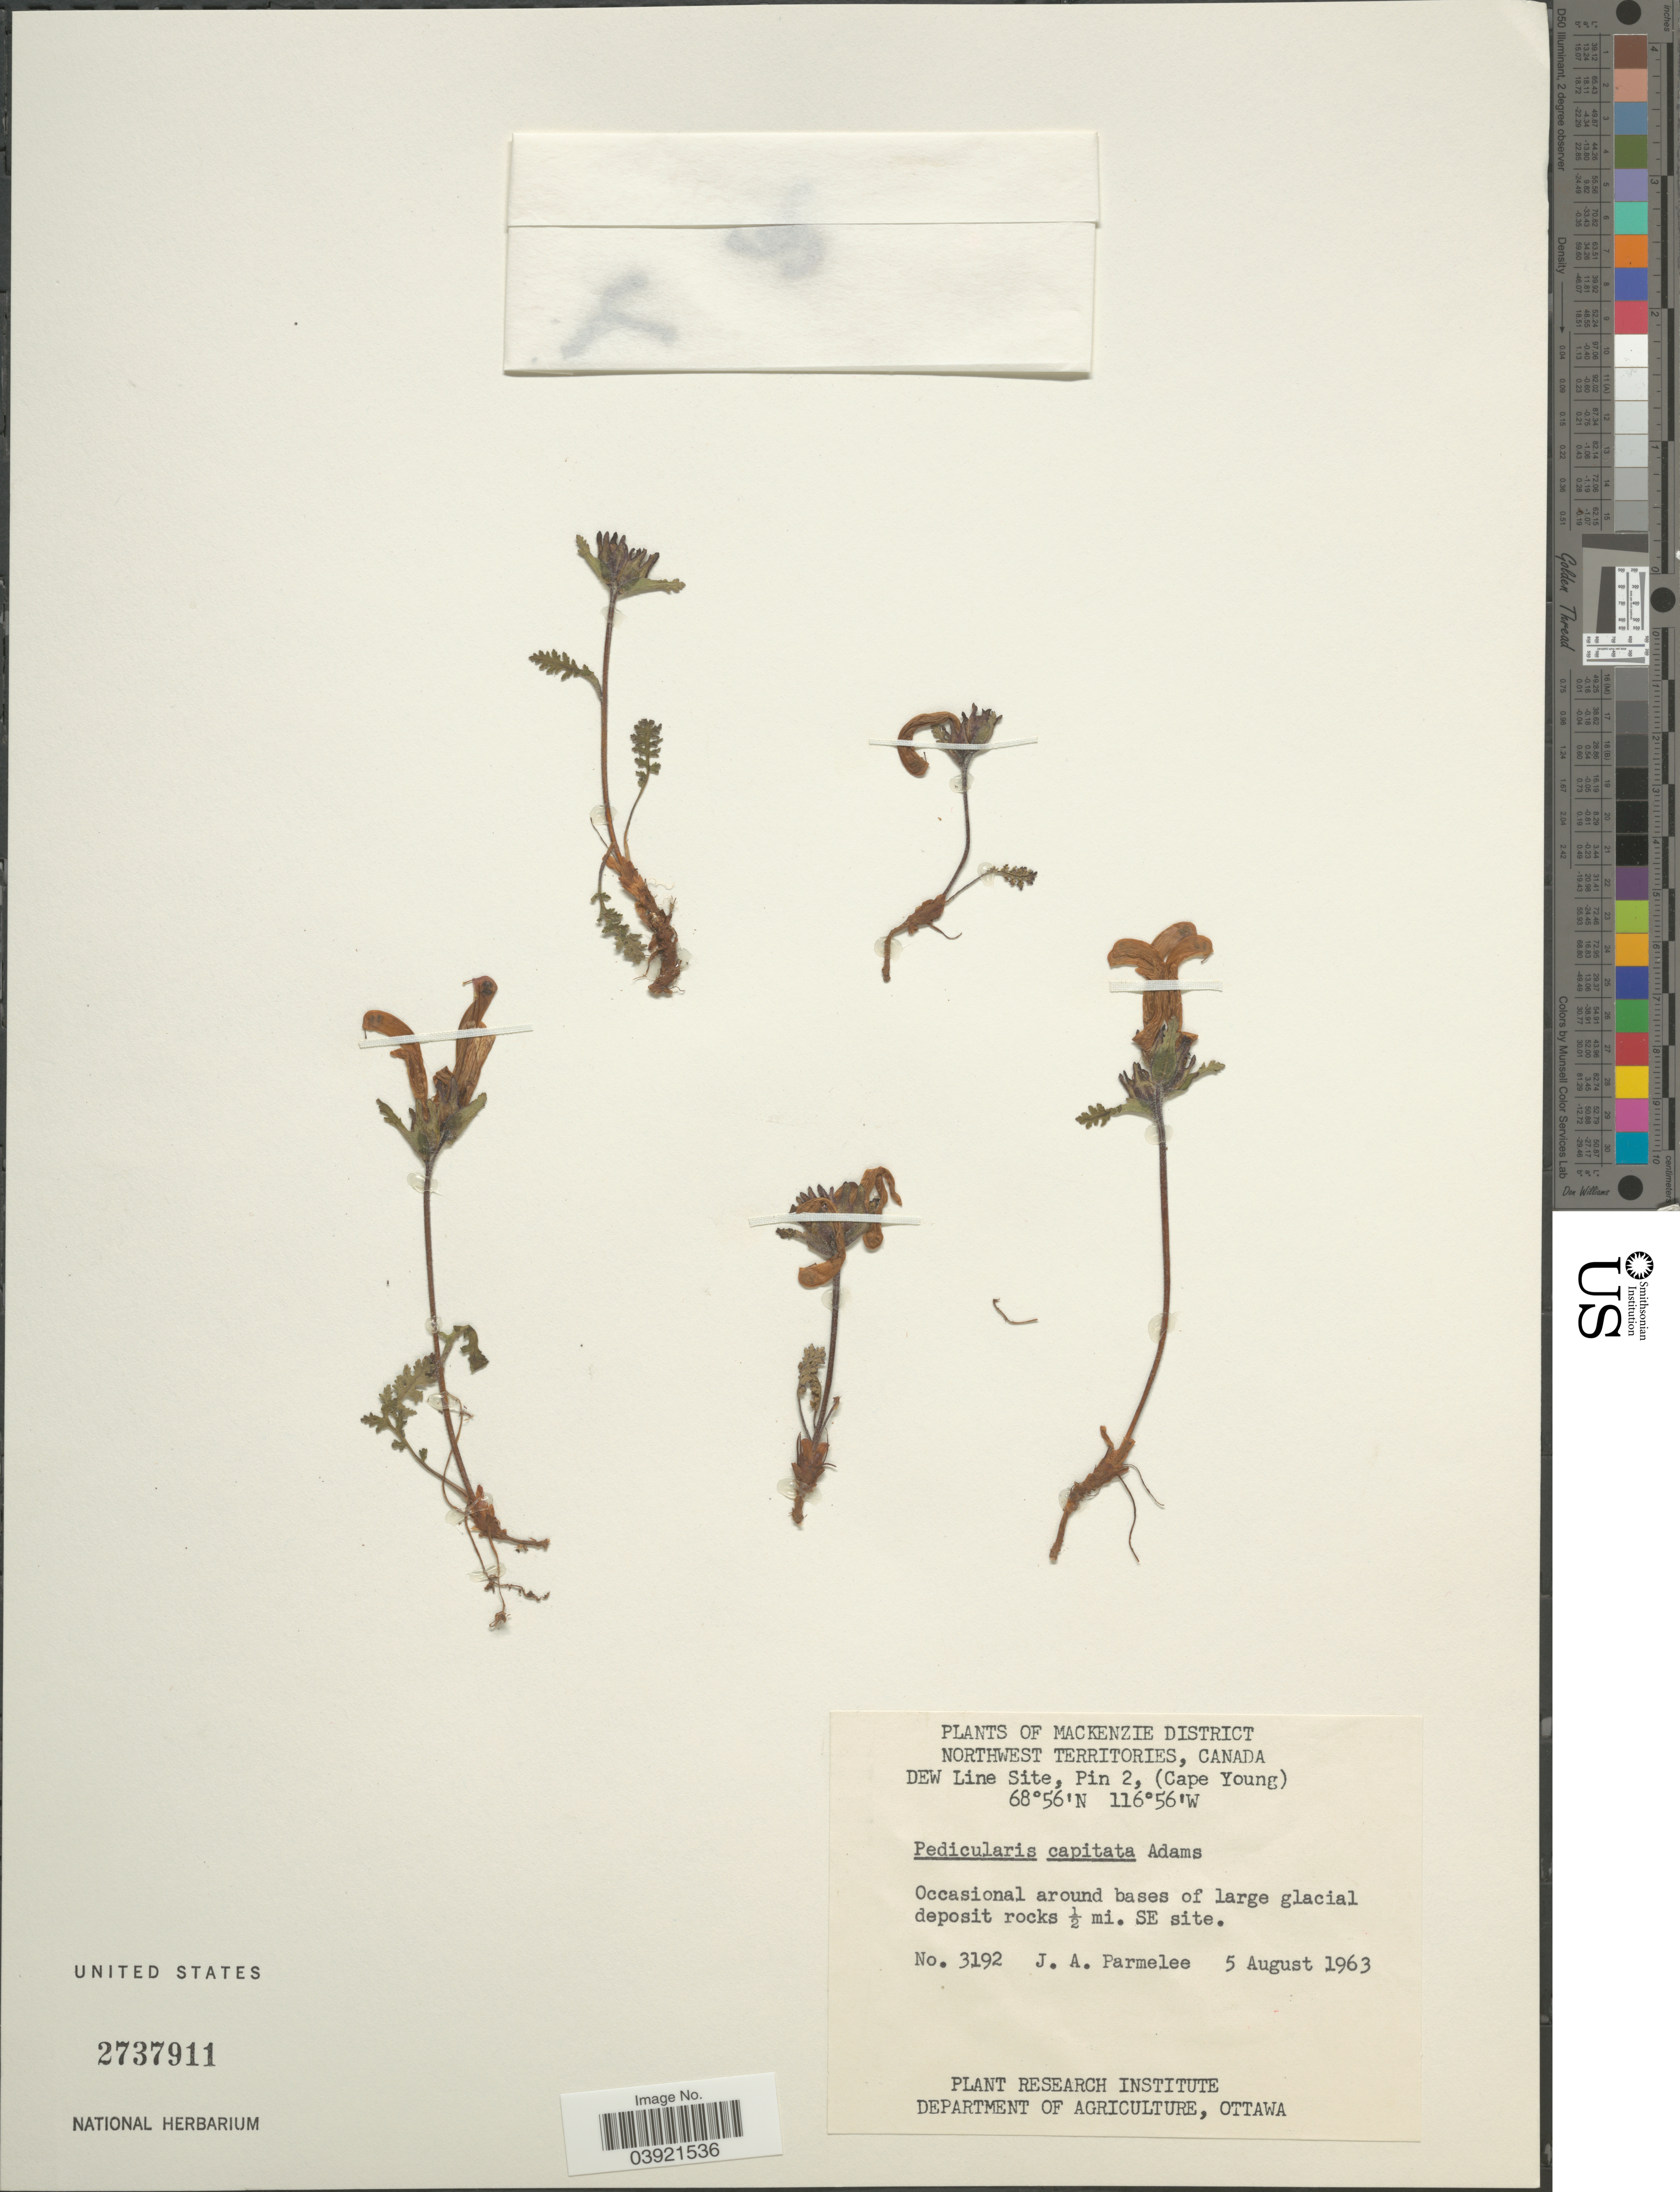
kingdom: Plantae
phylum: Tracheophyta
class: Magnoliopsida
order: Lamiales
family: Orobanchaceae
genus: Pedicularis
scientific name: Pedicularis capitata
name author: Adams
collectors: J. A. Parmelee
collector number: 3192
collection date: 1963-08-05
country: Canada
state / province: Northwest Territories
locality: Mackenzie District. DEW Line Site, Pin 2, (Cape Young). ½ mi. SE site.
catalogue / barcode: US 2737911